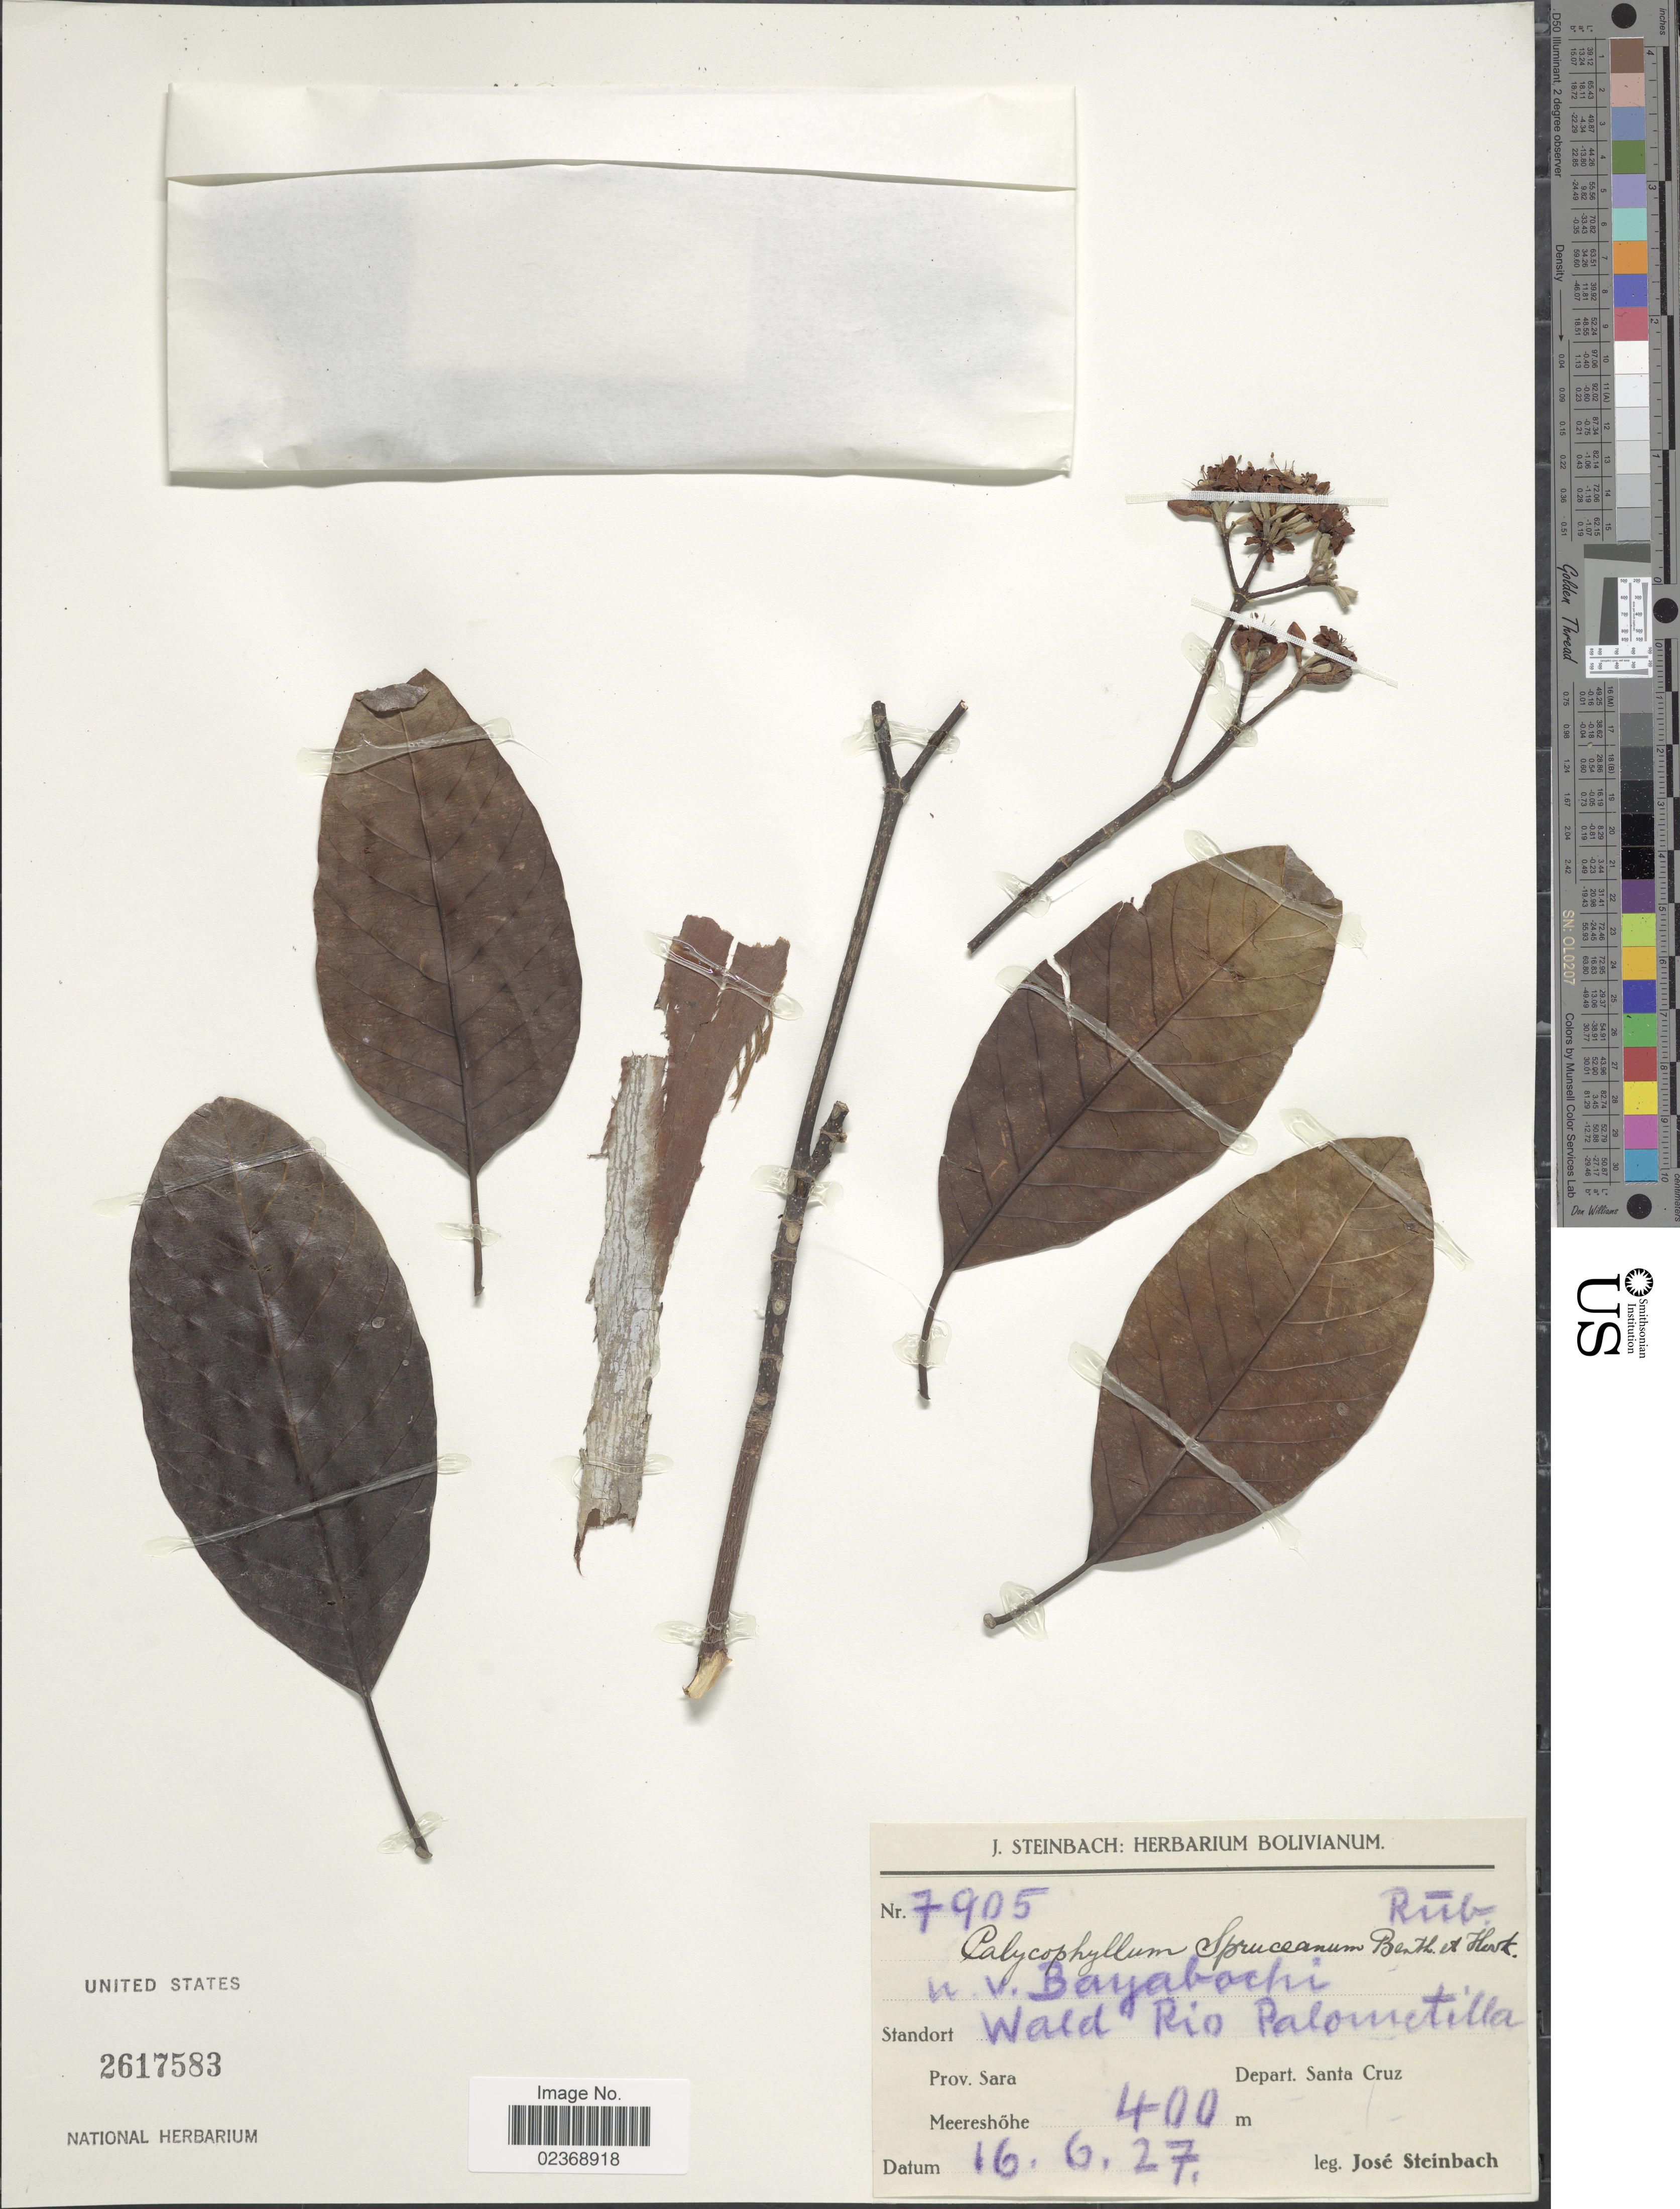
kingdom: Plantae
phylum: Tracheophyta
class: Magnoliopsida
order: Gentianales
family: Rubiaceae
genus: Calycophyllum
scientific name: Calycophyllum spruceanum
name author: (Benth.) Hook. f. ex K. Schum.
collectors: J. Steinbach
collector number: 7905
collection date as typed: Transcribed d/m/y: 16/6/27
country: Bolivia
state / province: Santa Cruz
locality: Wald Rio Palometilla. Prov. Sara. Depart. Santa Cruz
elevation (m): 400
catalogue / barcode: US 2617583